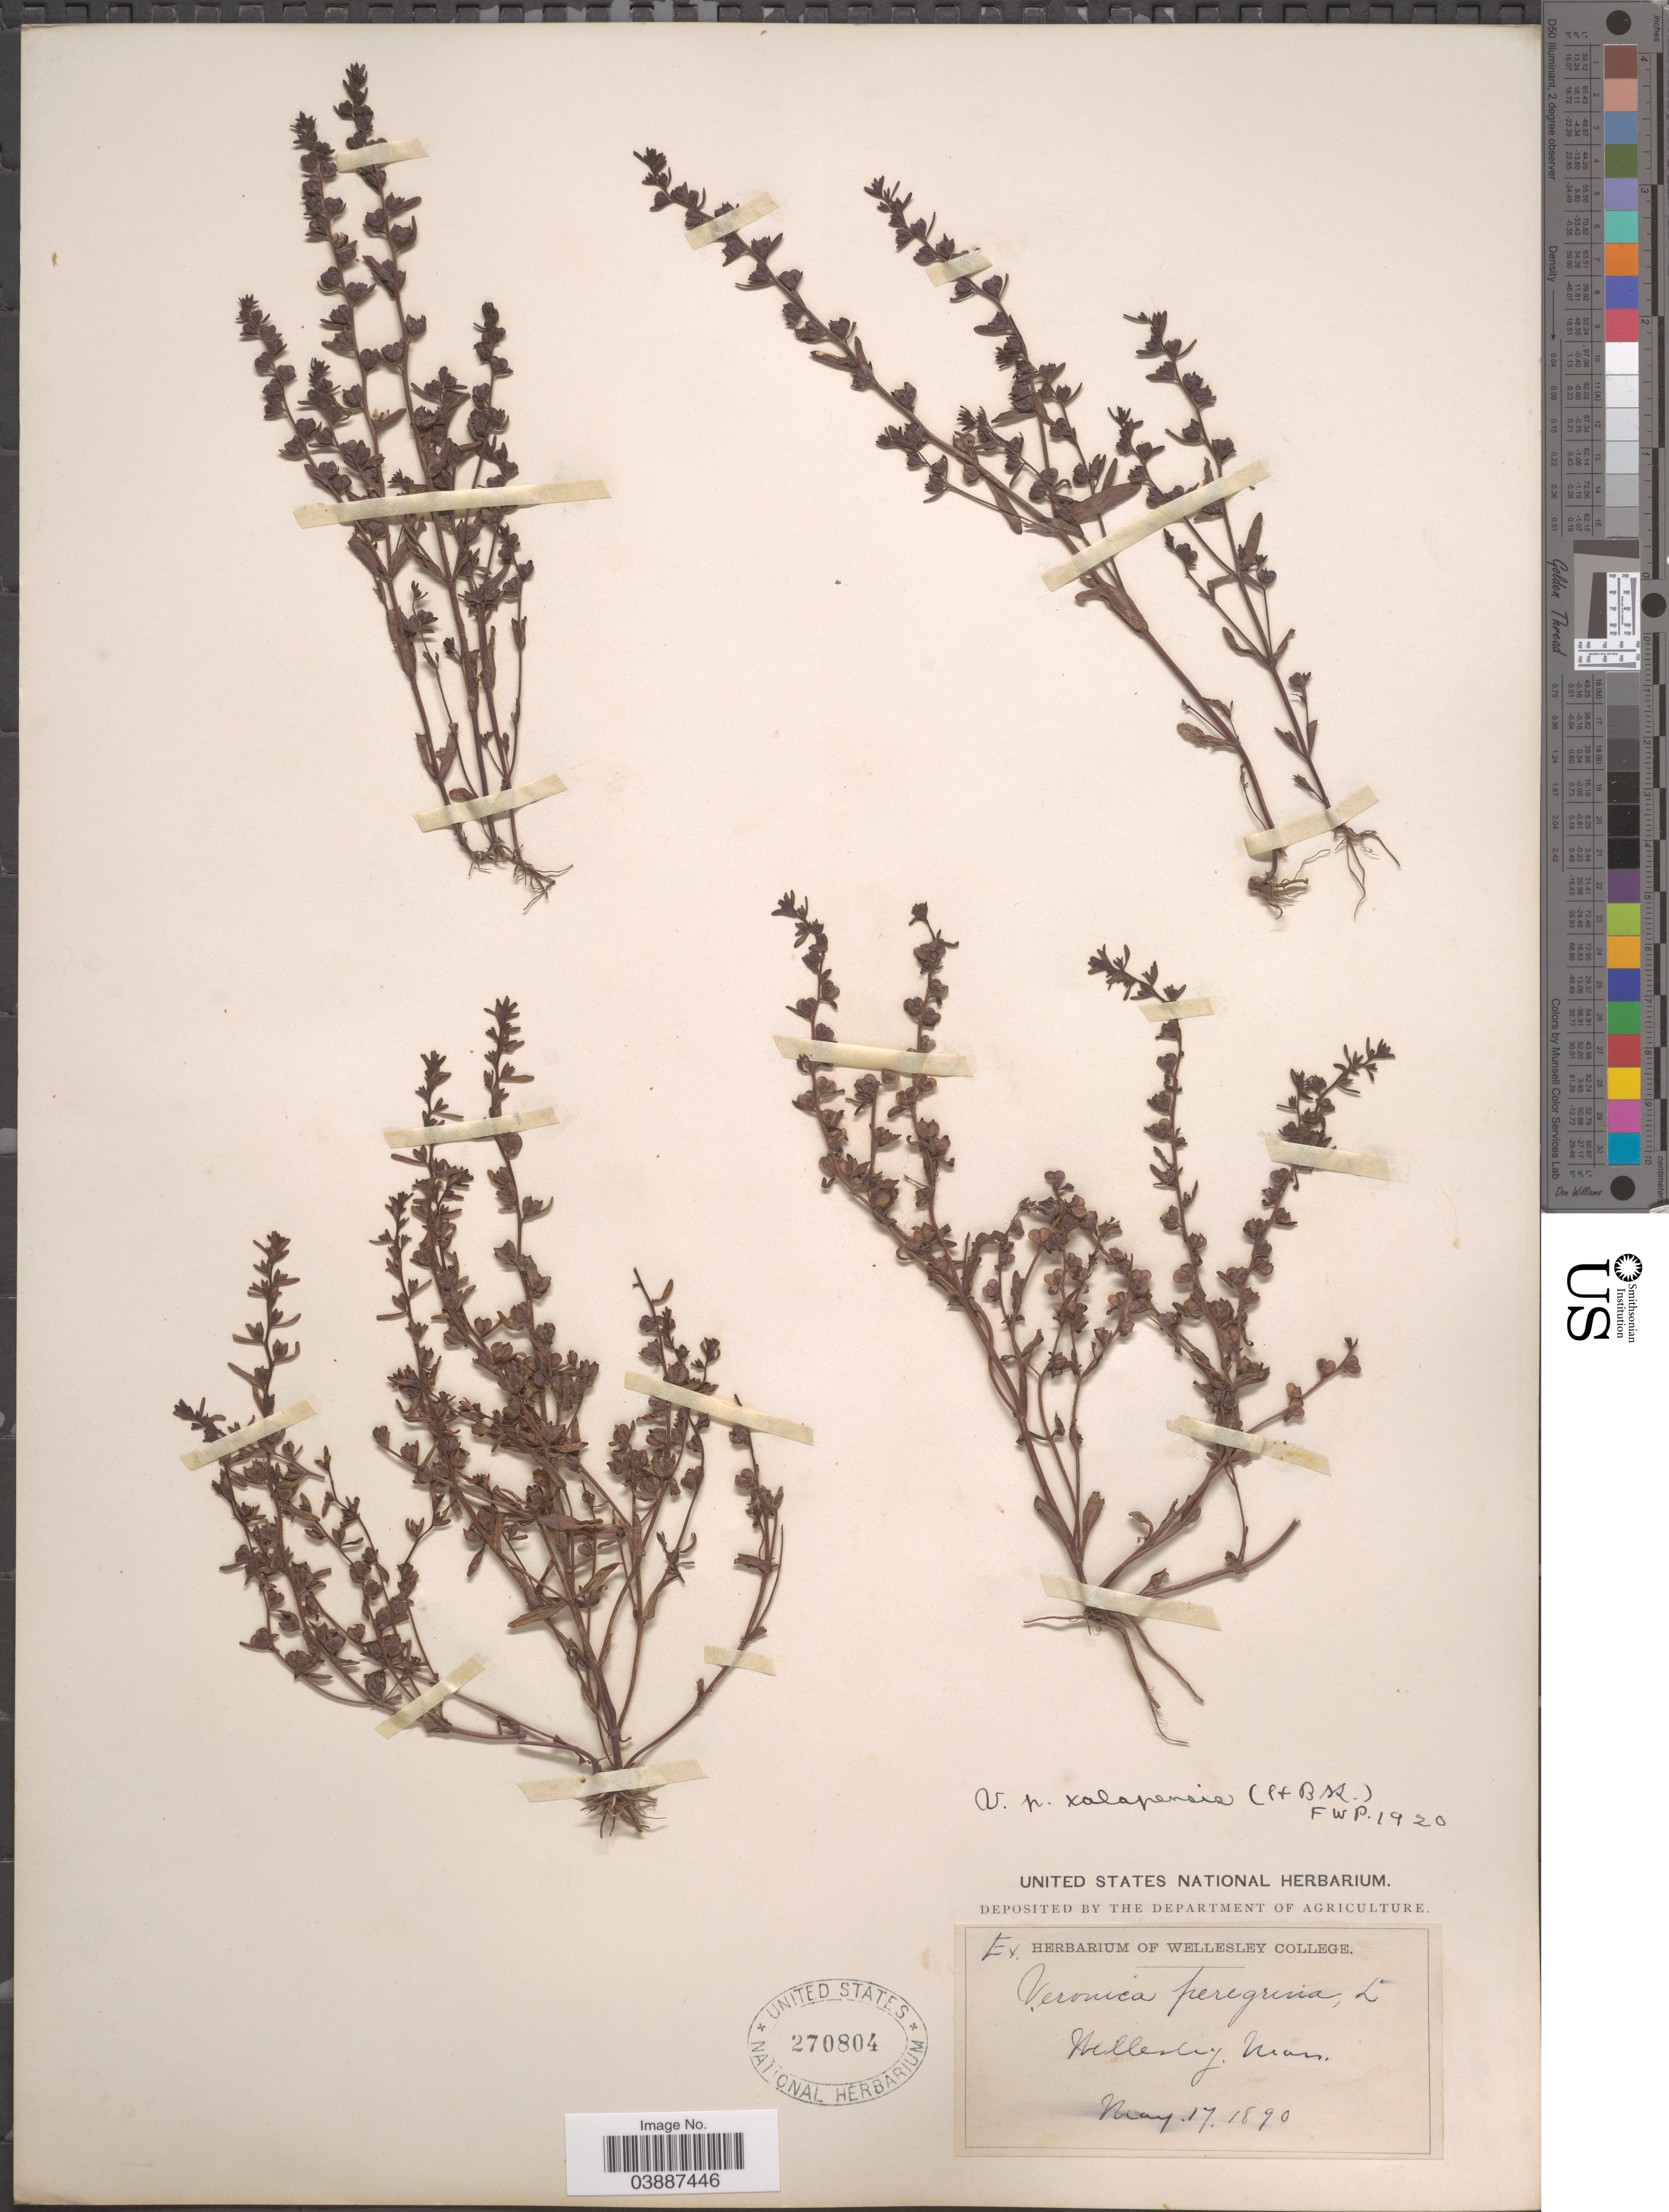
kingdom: Plantae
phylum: Tracheophyta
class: Magnoliopsida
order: Lamiales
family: Plantaginaceae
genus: Veronica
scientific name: Veronica peregrina var. xalapensis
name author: Kunth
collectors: ex herb. Wellesley College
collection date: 1890-05-17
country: United States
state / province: Massachusetts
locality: Wellesley.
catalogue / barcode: US 270804